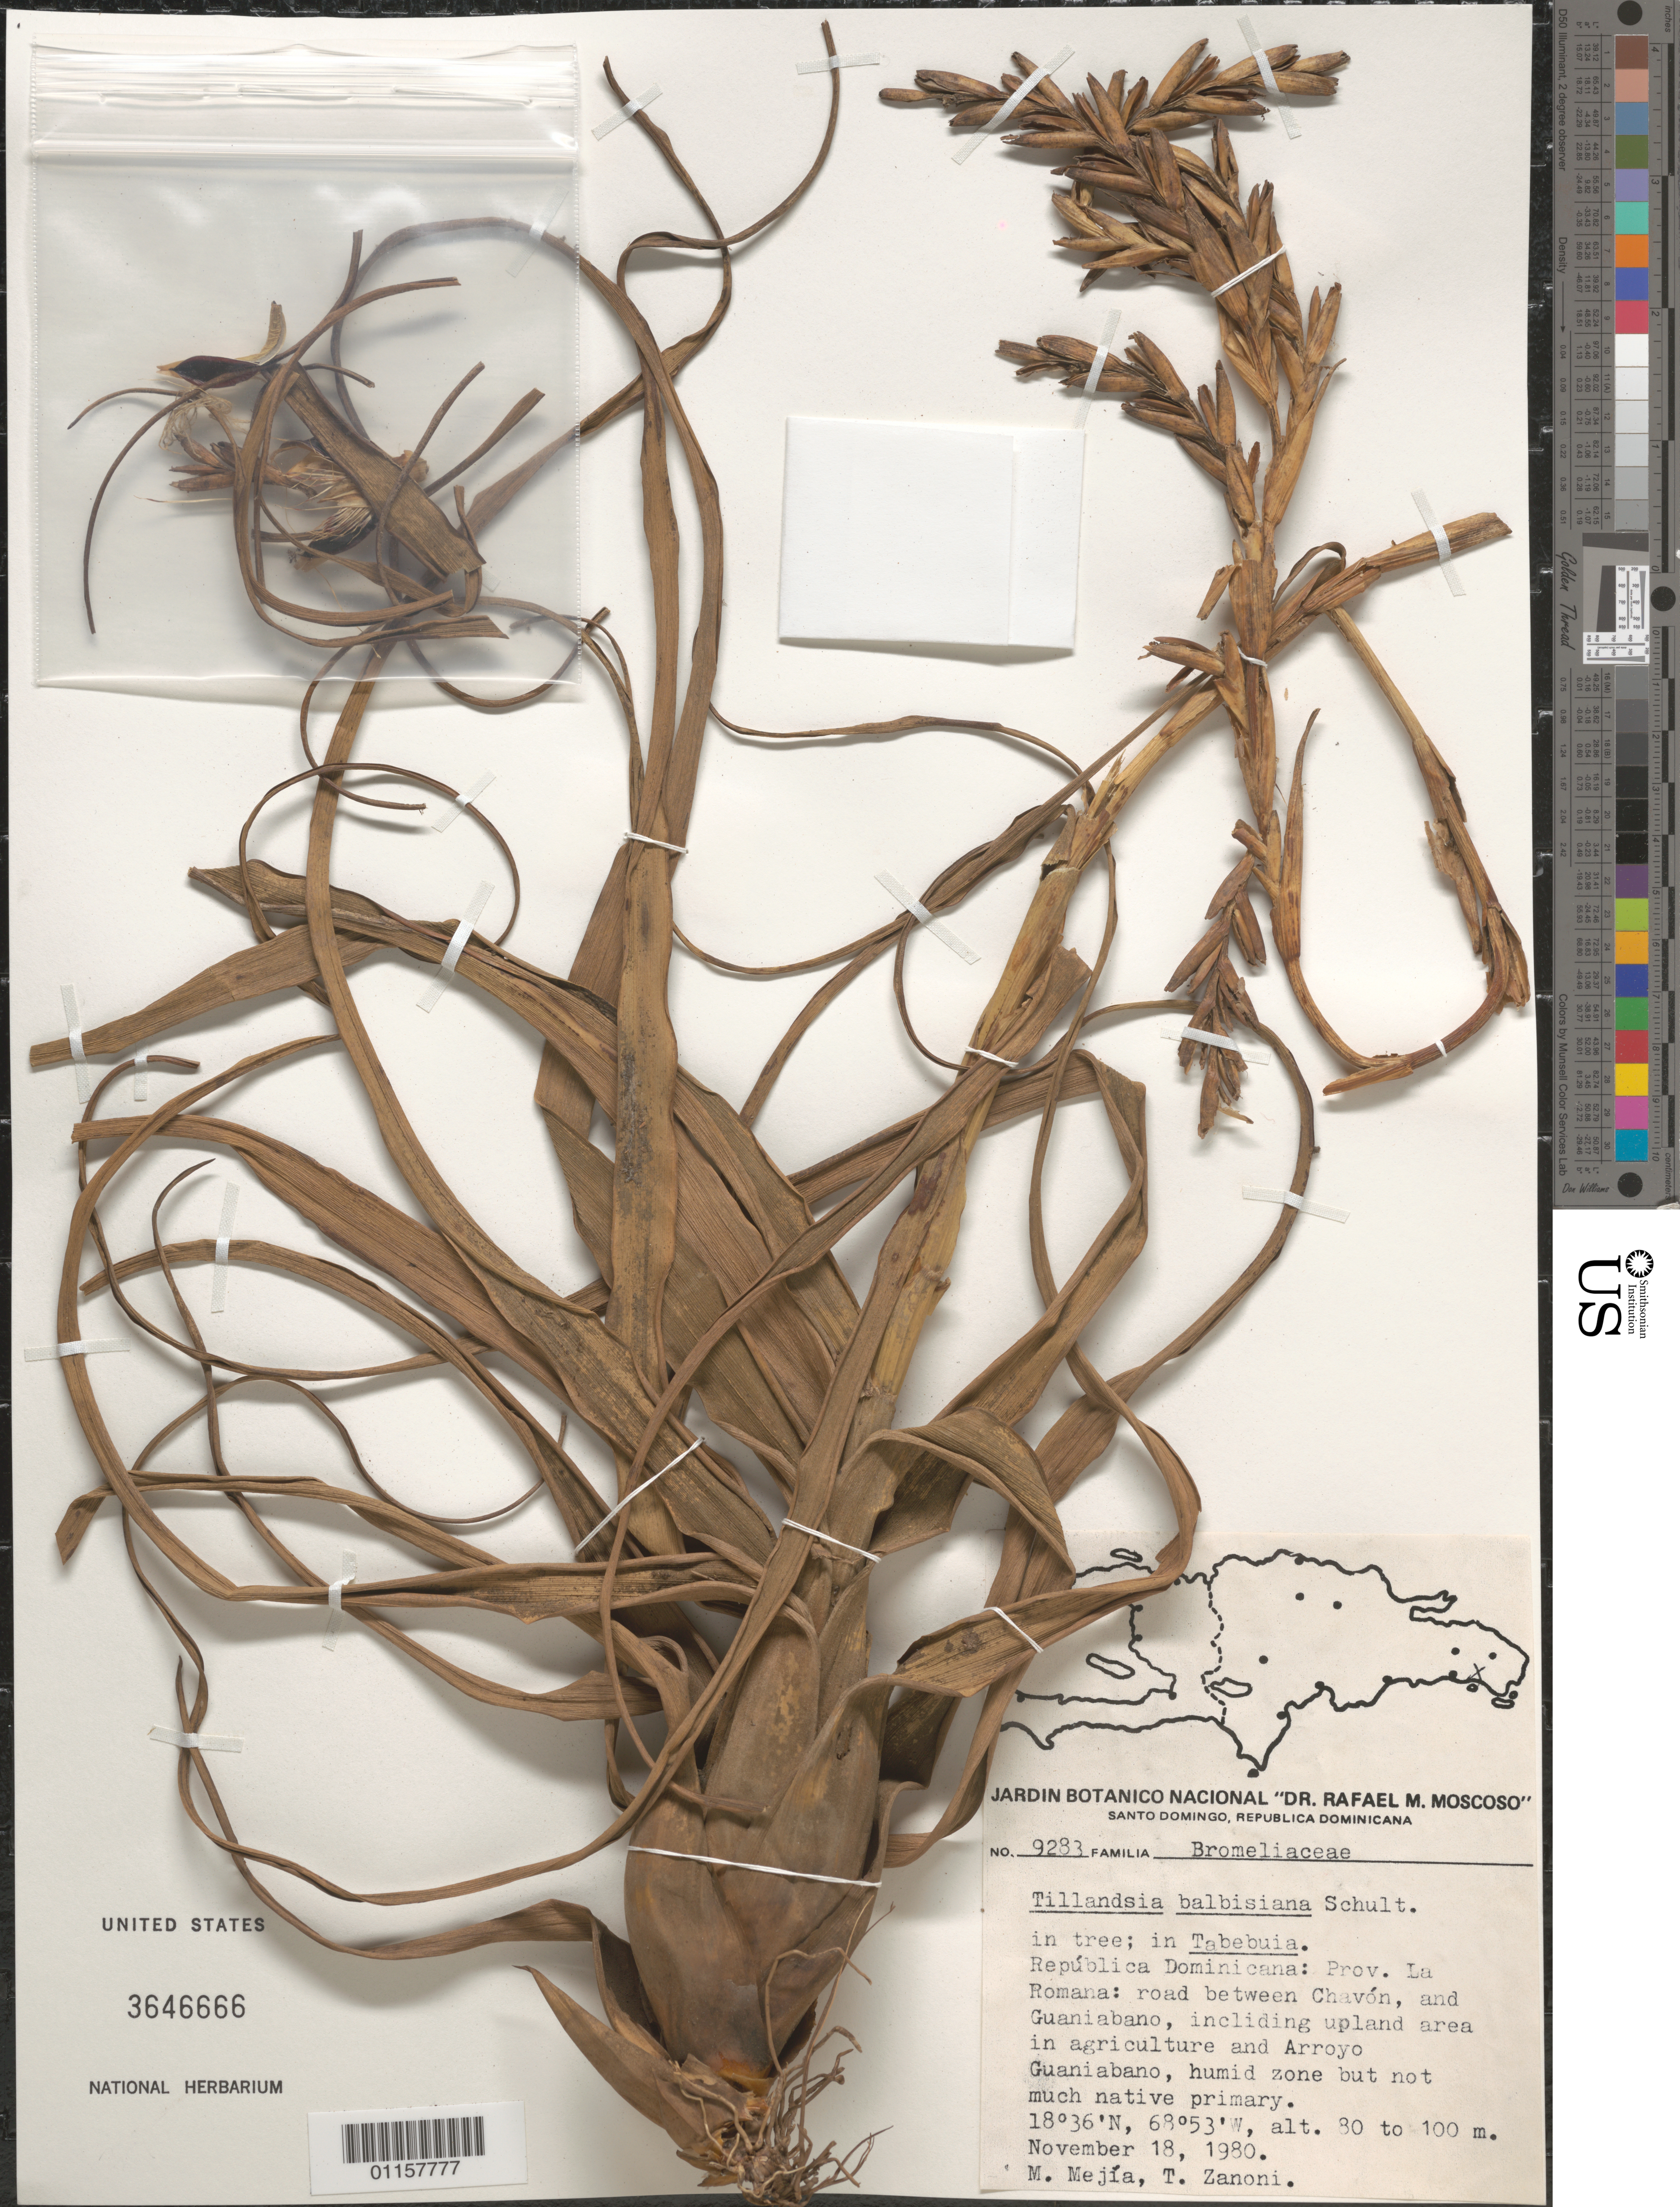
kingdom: Plantae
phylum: Tracheophyta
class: Liliopsida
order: Poales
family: Bromeliaceae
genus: Tillandsia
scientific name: Tillandsia balbisiana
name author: Schult. f.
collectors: M. Mejia & T. A. Zanoni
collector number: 9283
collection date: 1980-11-18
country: Dominican Republic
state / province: La Romana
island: Hispaniola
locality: Chavón to Guaniabano road, including upland area in agriculture and Arroyo Guaniabano.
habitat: Humid zone but not much native primary. In tree, in Tabebuia.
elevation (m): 80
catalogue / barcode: US 3646666